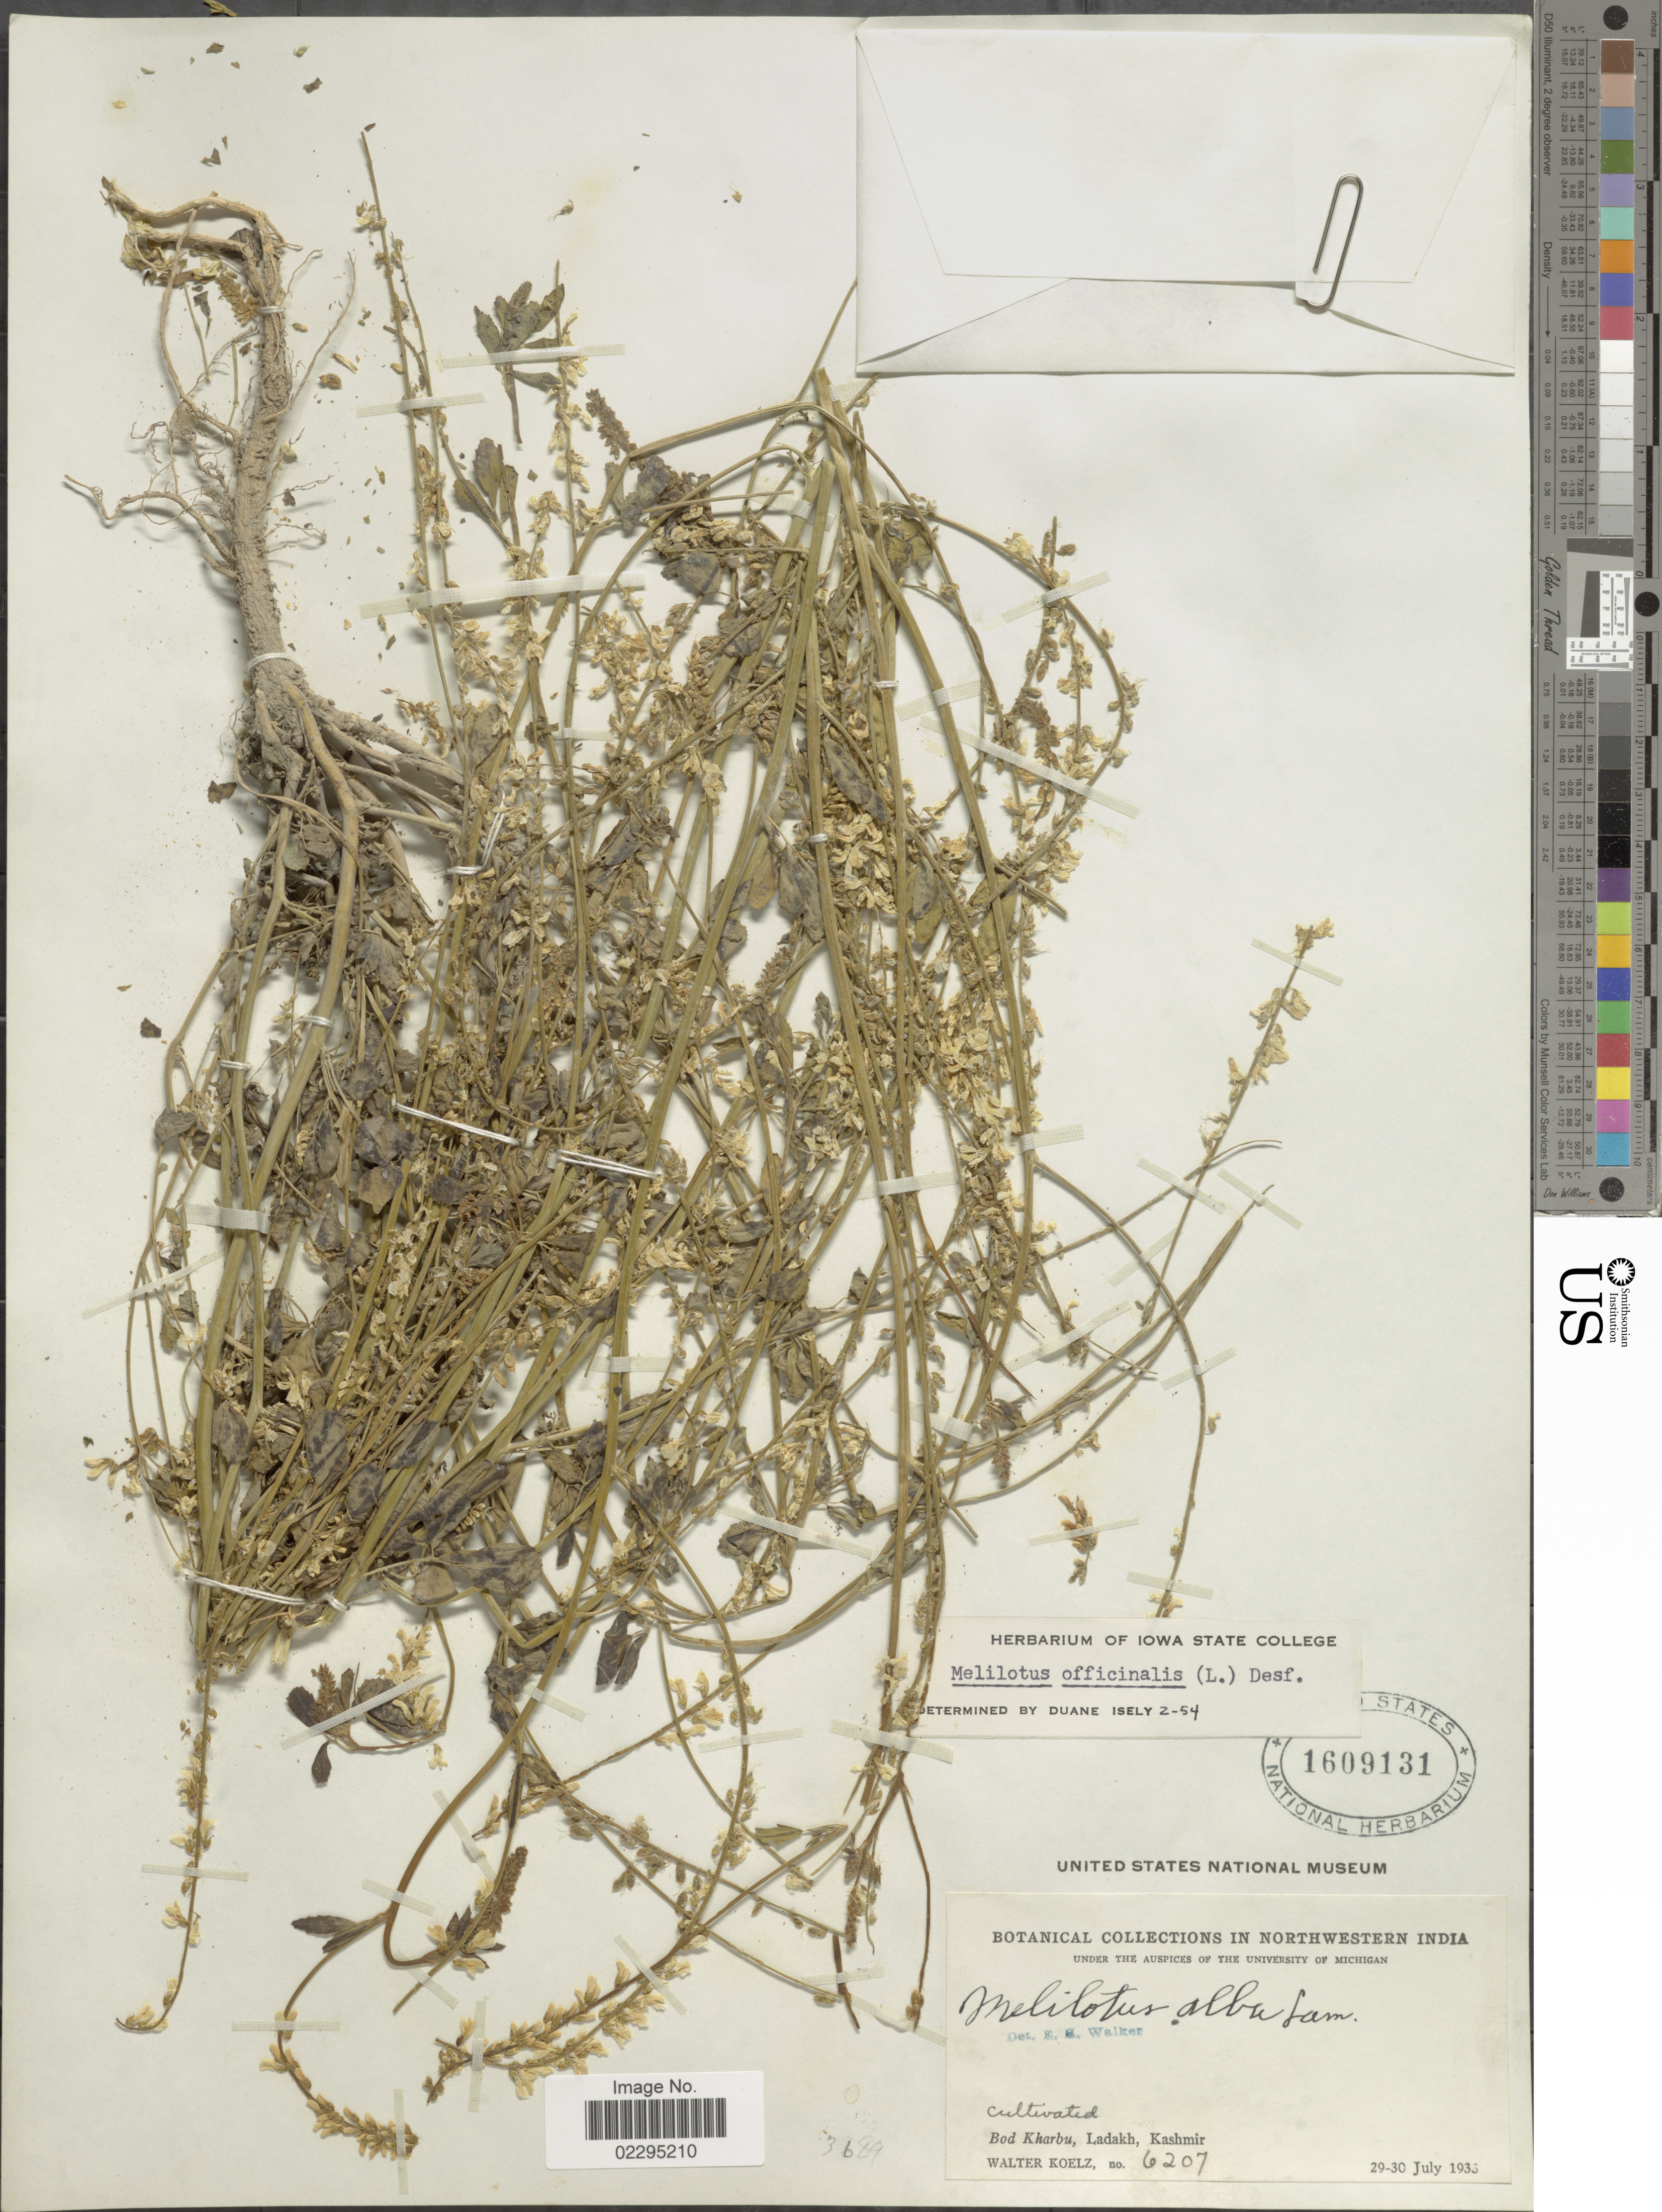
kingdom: Plantae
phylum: Tracheophyta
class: Magnoliopsida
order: Fabales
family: Fabaceae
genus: Melilotus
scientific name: Melilotus officinalis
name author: (L.) Lam.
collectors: W. N. Koelz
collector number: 6207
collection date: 1933-07-29/1933-07-30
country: India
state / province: Jammu and Kashmir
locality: Northwestern India. Bod Kharbu, Ladakh, Kashmir.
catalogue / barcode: US 1609131